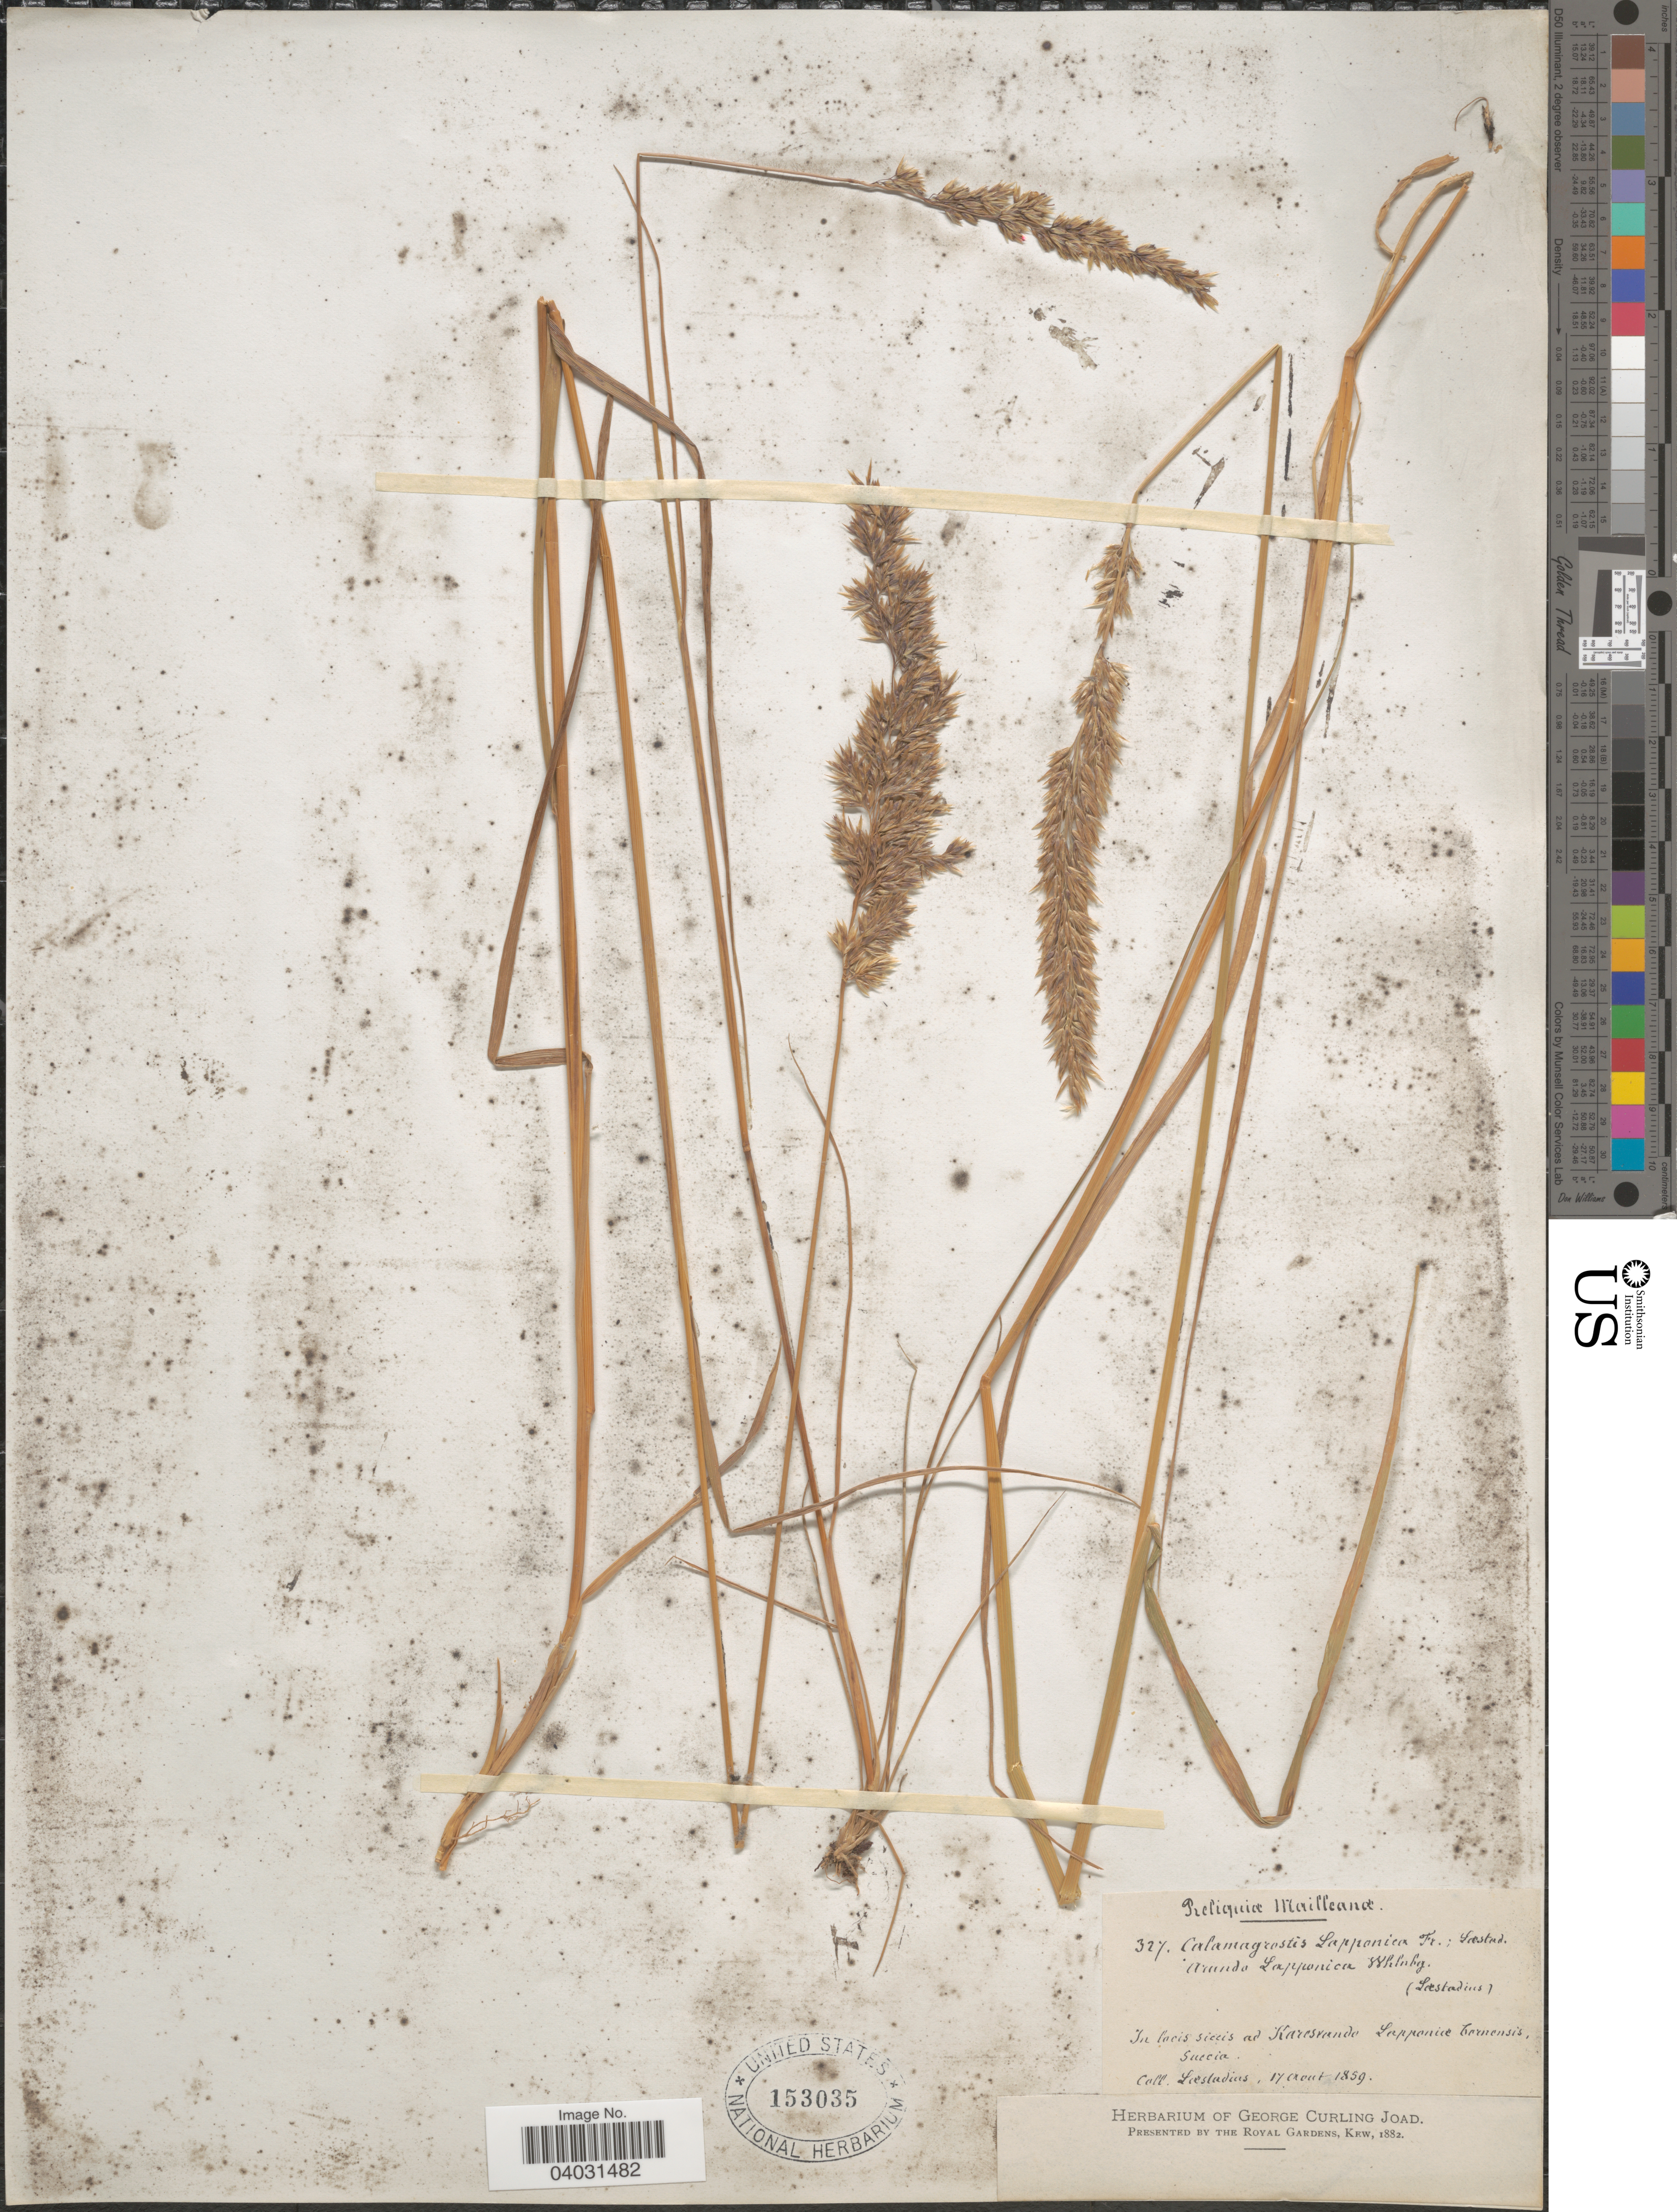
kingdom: Plantae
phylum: Tracheophyta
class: Liliopsida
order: Poales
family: Poaceae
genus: Calamagrostis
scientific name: Calamagrostis lapponica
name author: (Wahlenb.) Hartm.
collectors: Laestadius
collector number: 327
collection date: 1859-08-17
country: Sweden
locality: In locis siccis ad Karesuando Lapponia Carnensis, Suecia.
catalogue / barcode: US 153035